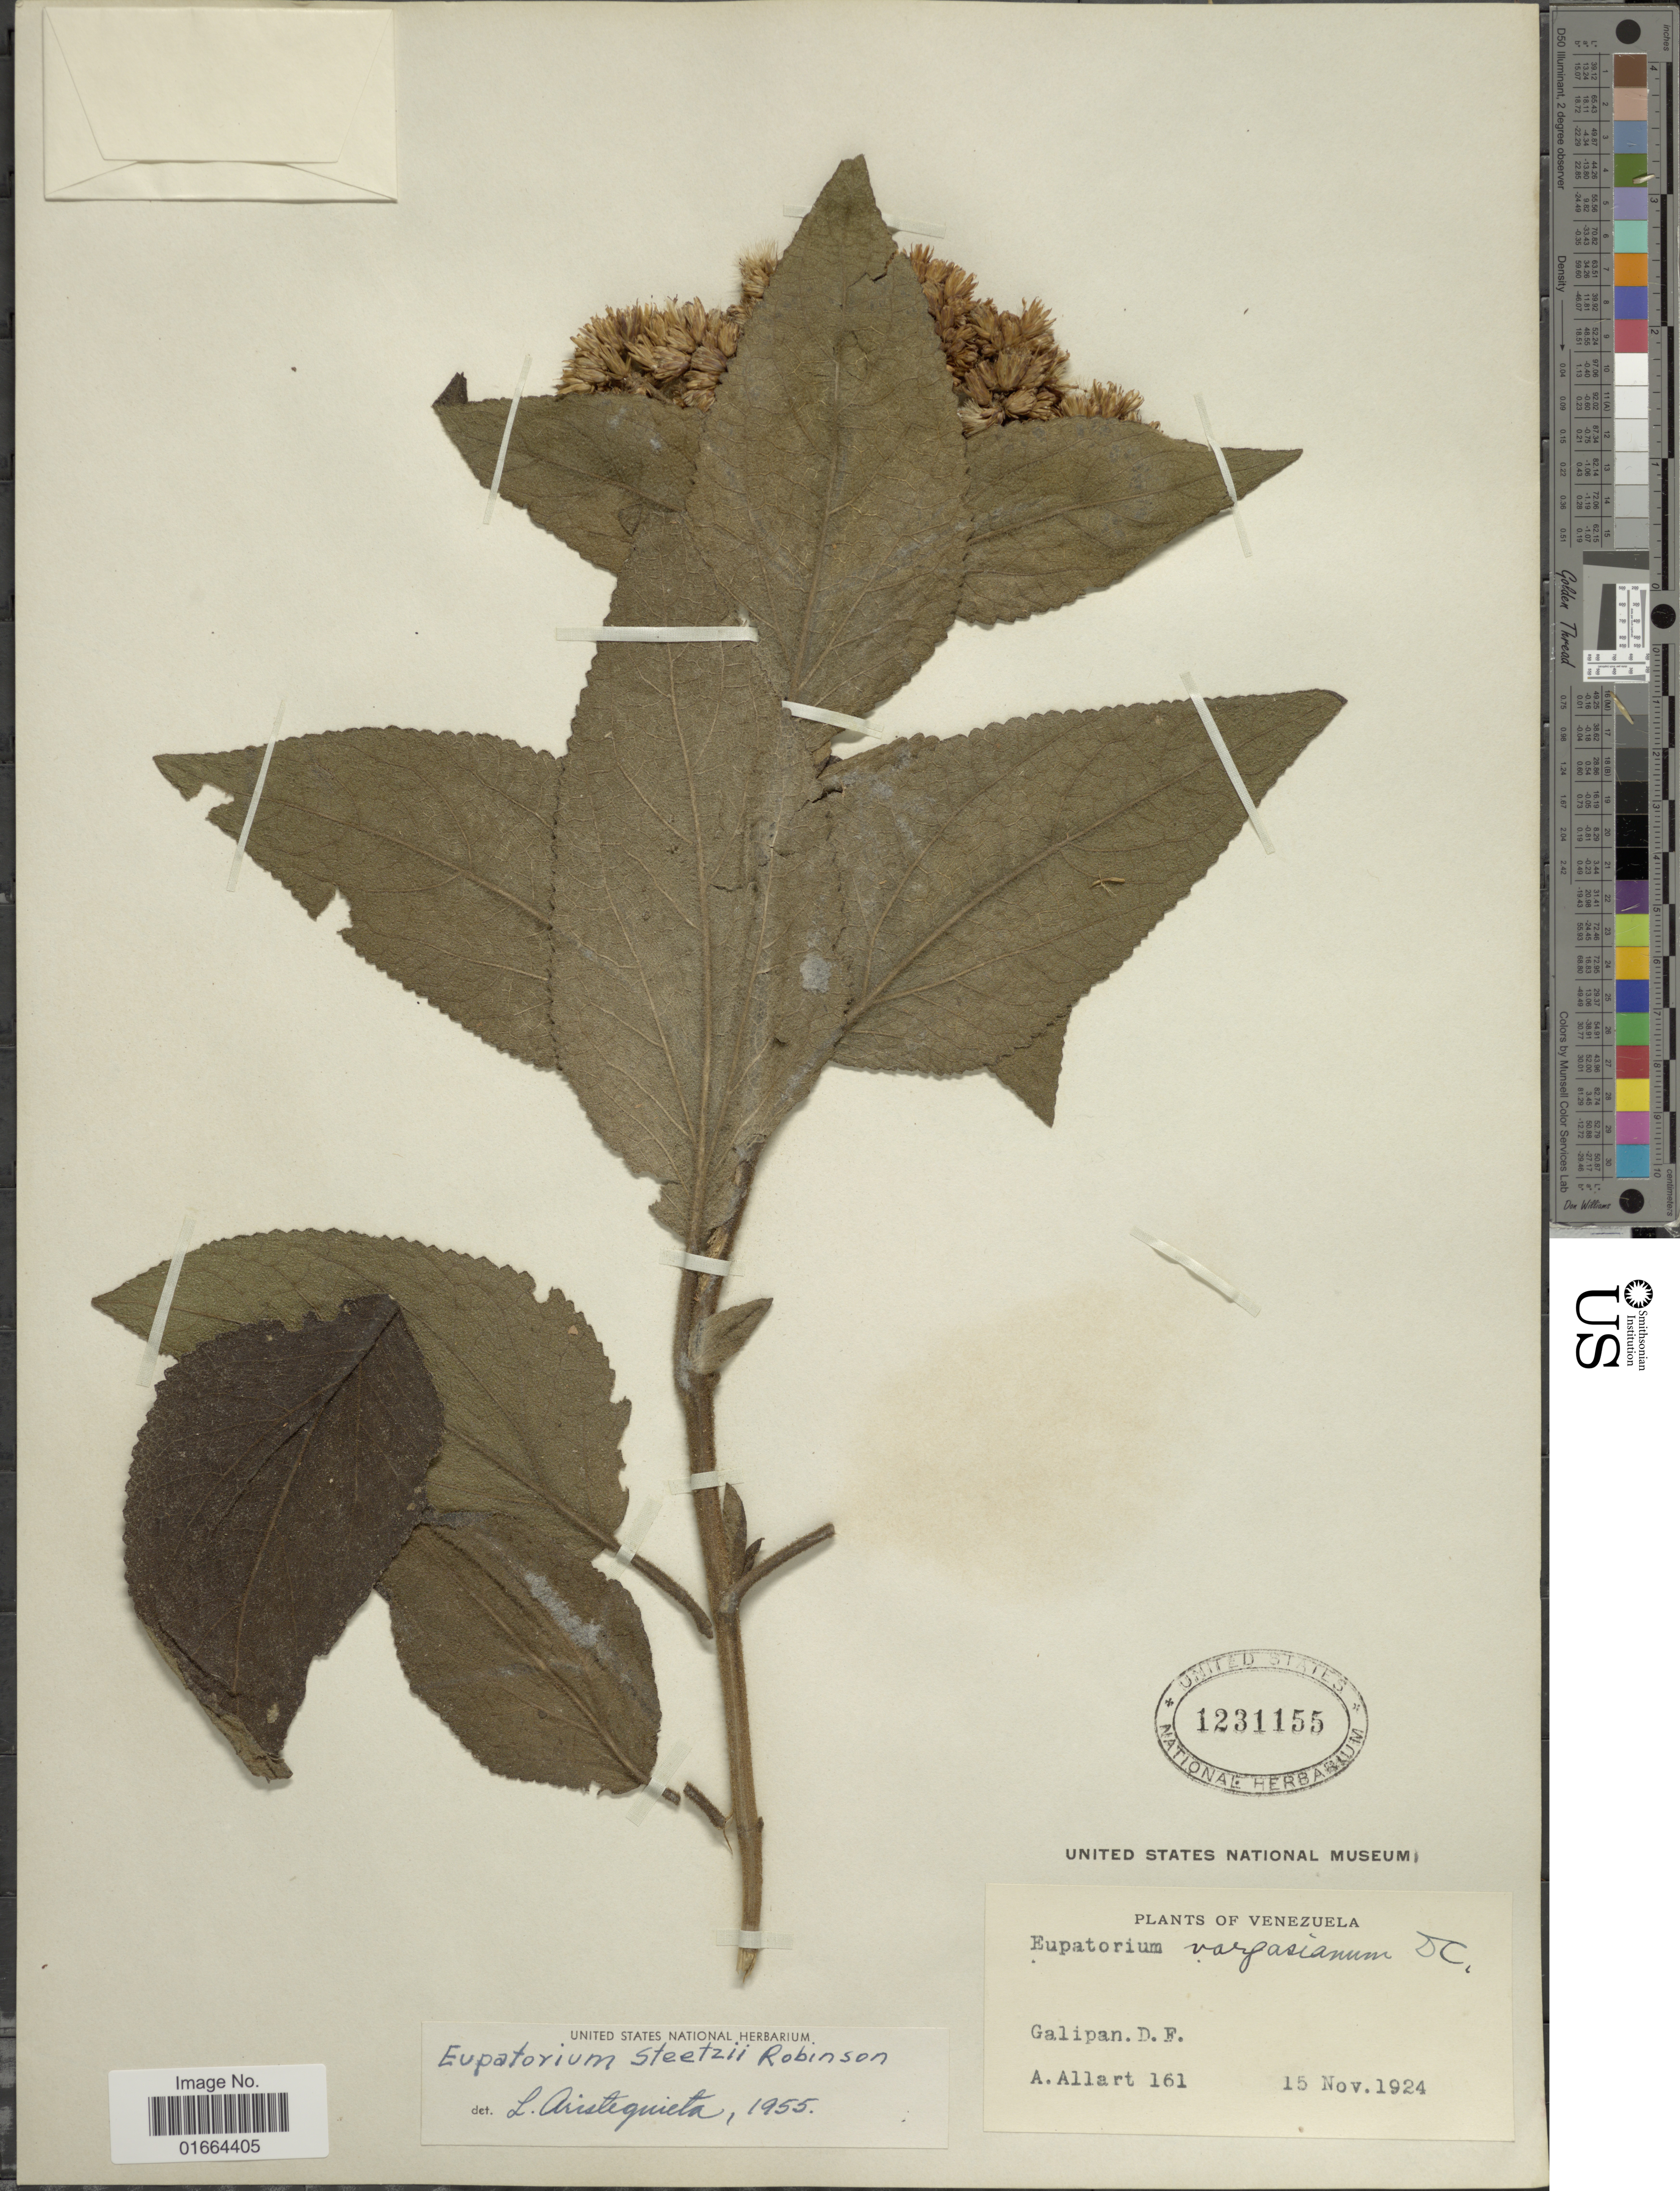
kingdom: Plantae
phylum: Tracheophyta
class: Magnoliopsida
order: Asterales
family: Asteraceae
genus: Badilloa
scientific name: Badilloa steetzii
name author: (B.L. Rob.) R.M. King & H. Rob.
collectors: A. Allart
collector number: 161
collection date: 1924-11-15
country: Venezuela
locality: Galipan, D. F.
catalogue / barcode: US 1231155